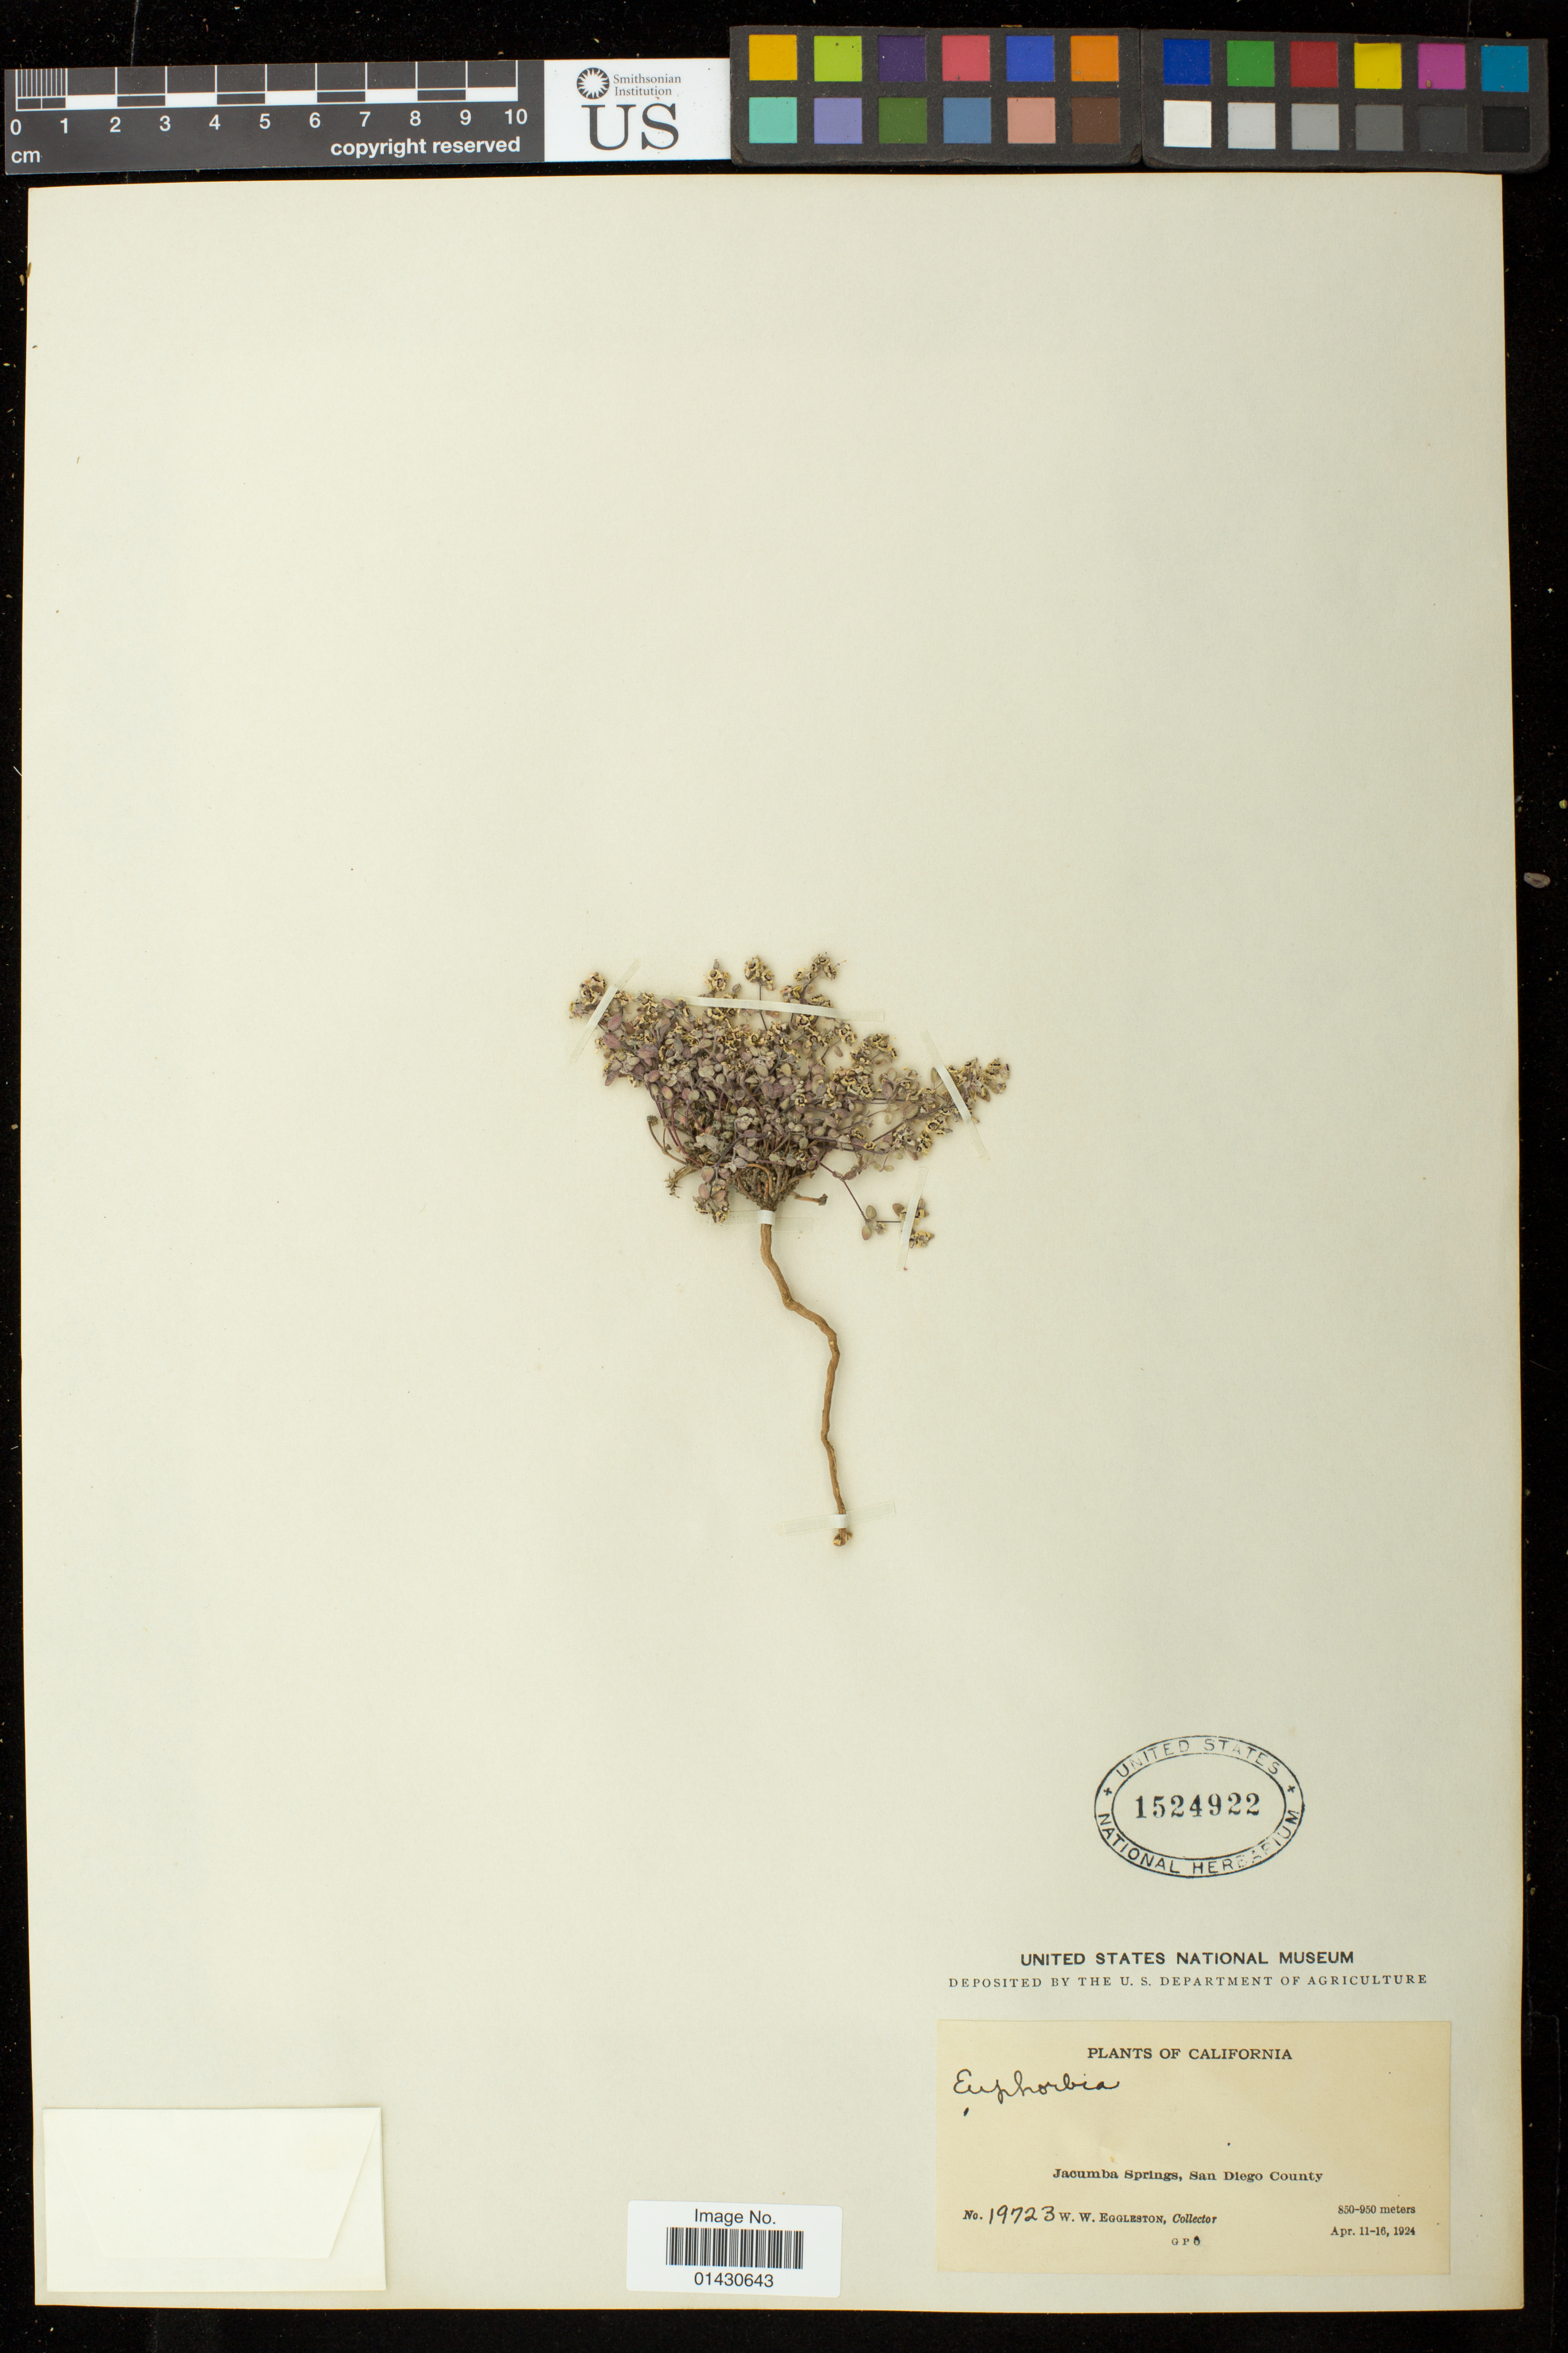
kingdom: Plantae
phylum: Tracheophyta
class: Magnoliopsida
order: Malpighiales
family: Euphorbiaceae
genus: Euphorbia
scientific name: Euphorbia melanadenia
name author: Torr.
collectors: W. W. Eggleston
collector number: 19723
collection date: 1924-04-11/1924-04-16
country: United States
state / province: California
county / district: San Diego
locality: Jacumba Springs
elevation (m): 850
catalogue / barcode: US 1524922